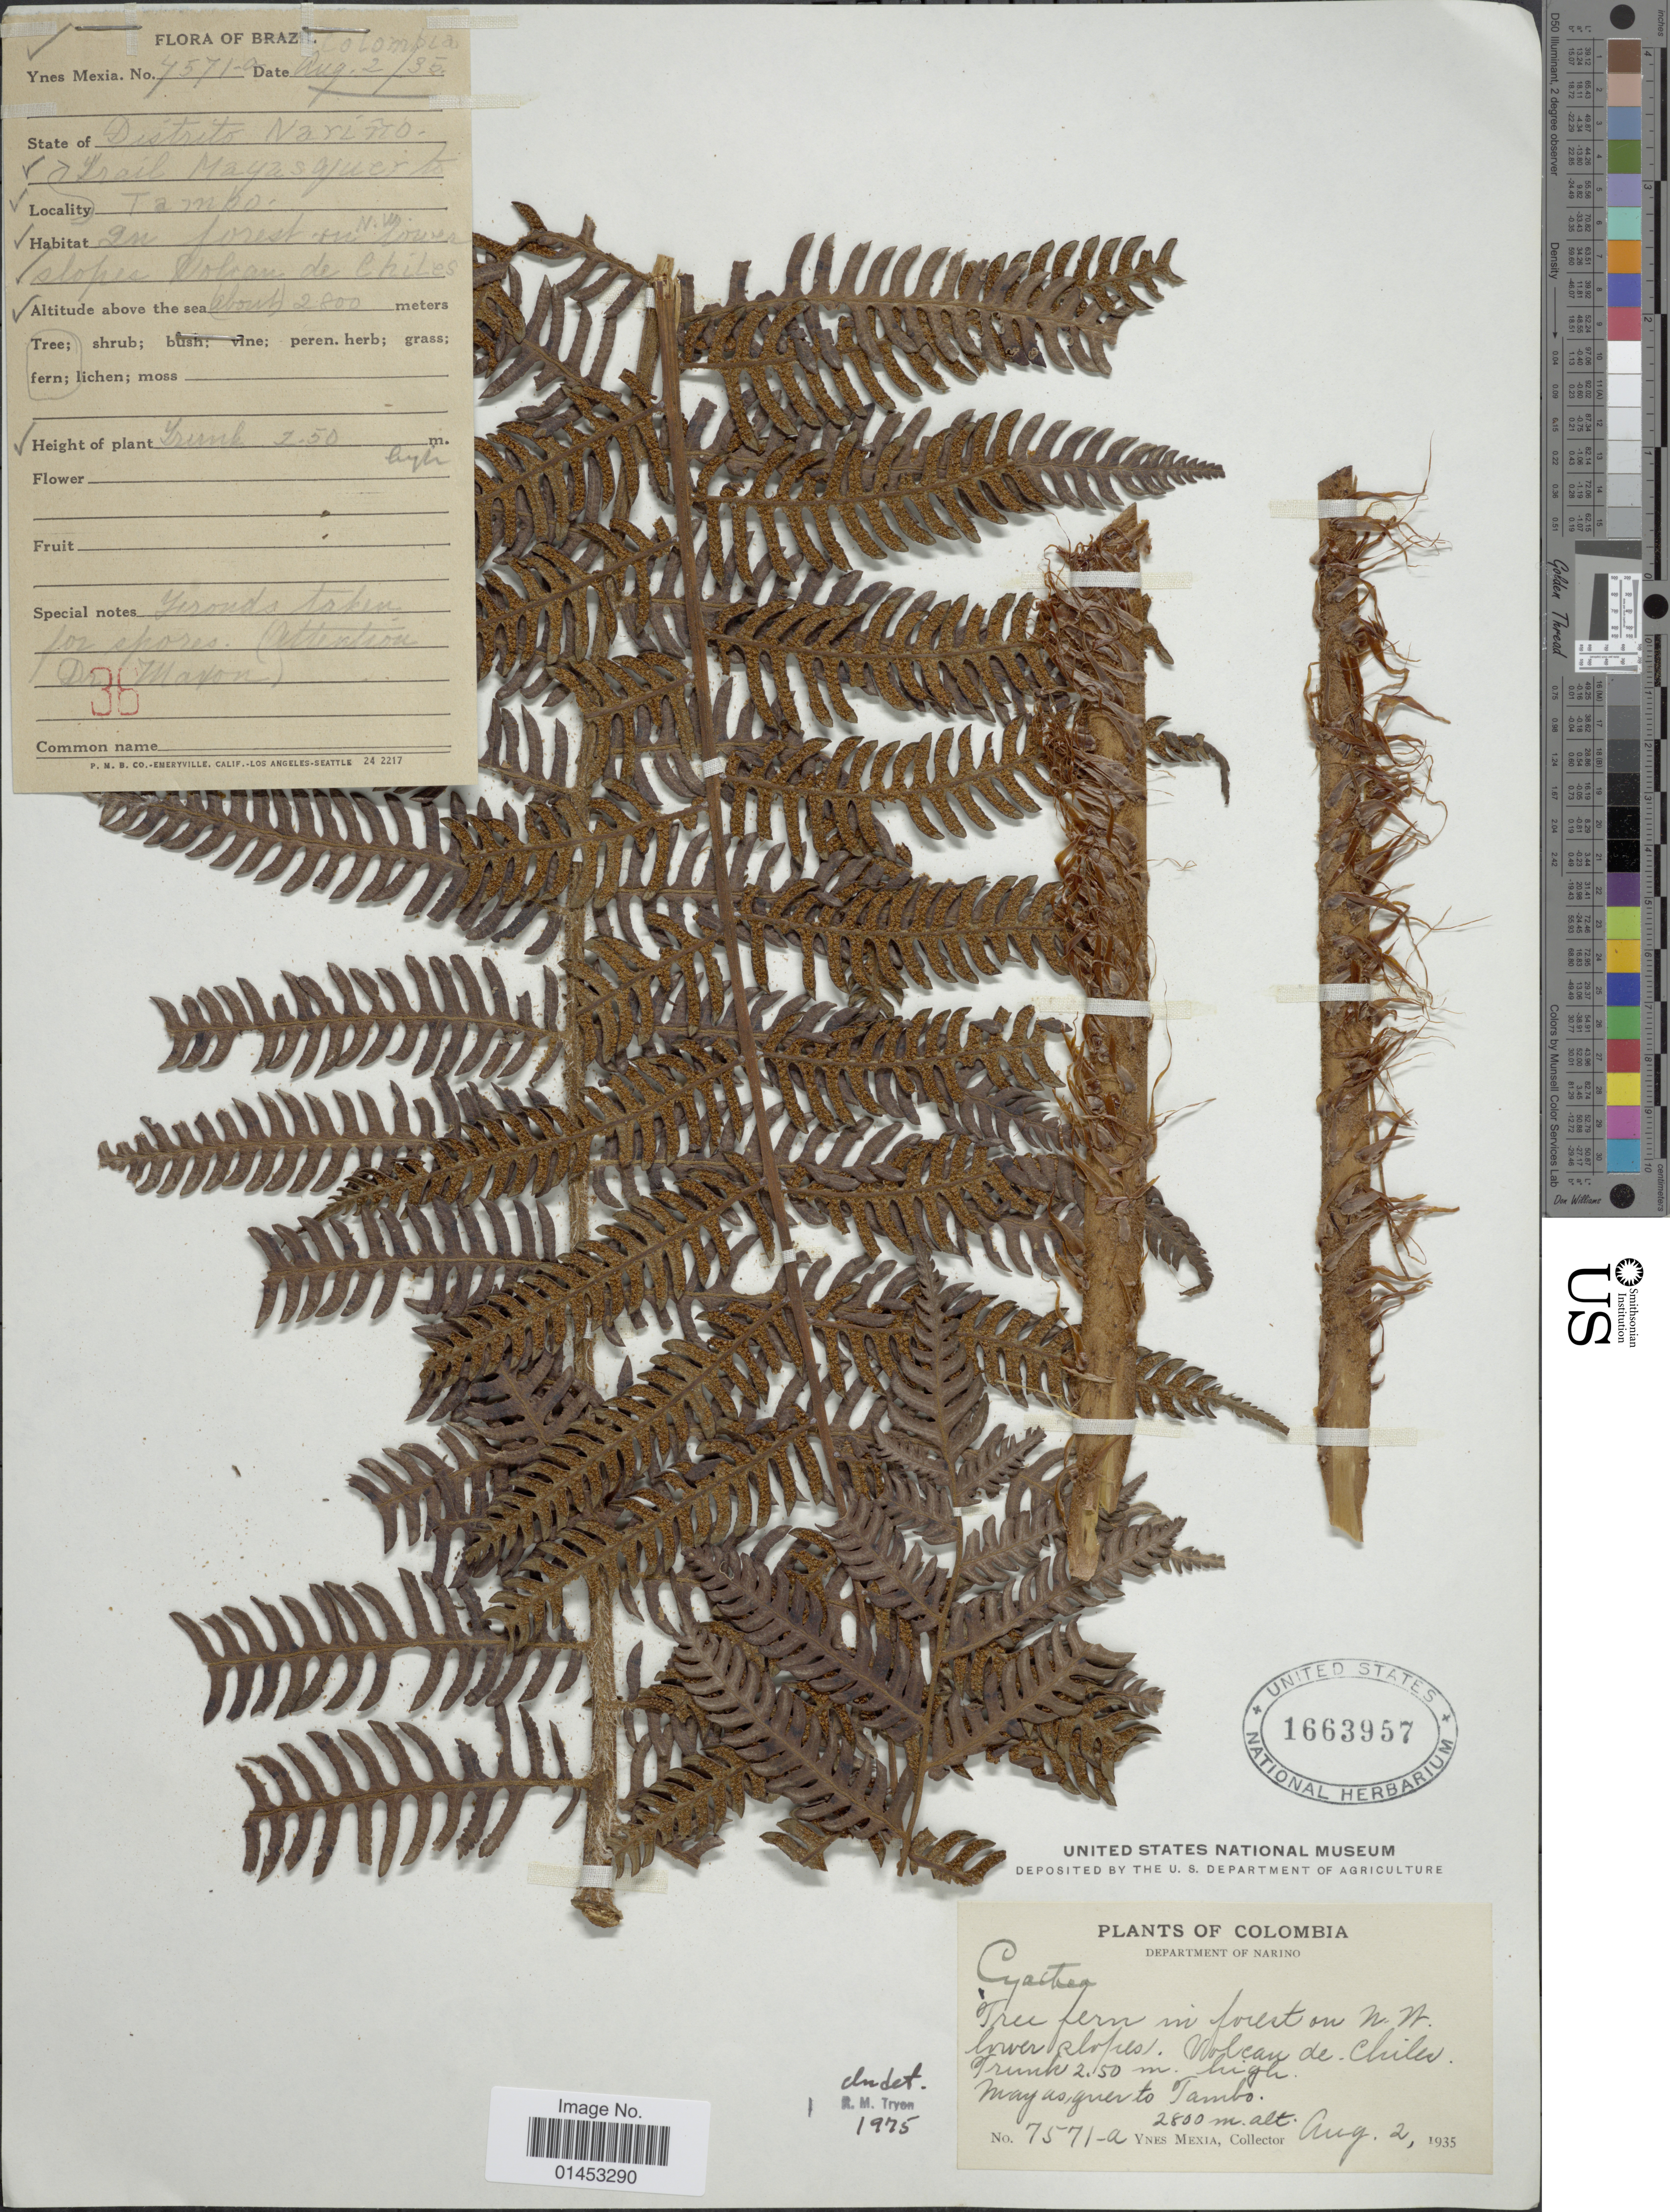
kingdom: Plantae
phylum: Tracheophyta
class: Polypodiopsida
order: Cyatheales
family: Cyatheaceae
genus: Cyathea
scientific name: Cyathea sp.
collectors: Y. Mexia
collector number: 7571-4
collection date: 1935-08-02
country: Colombia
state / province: Nariño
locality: Department of Narino,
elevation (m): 2800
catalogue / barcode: US 1663957